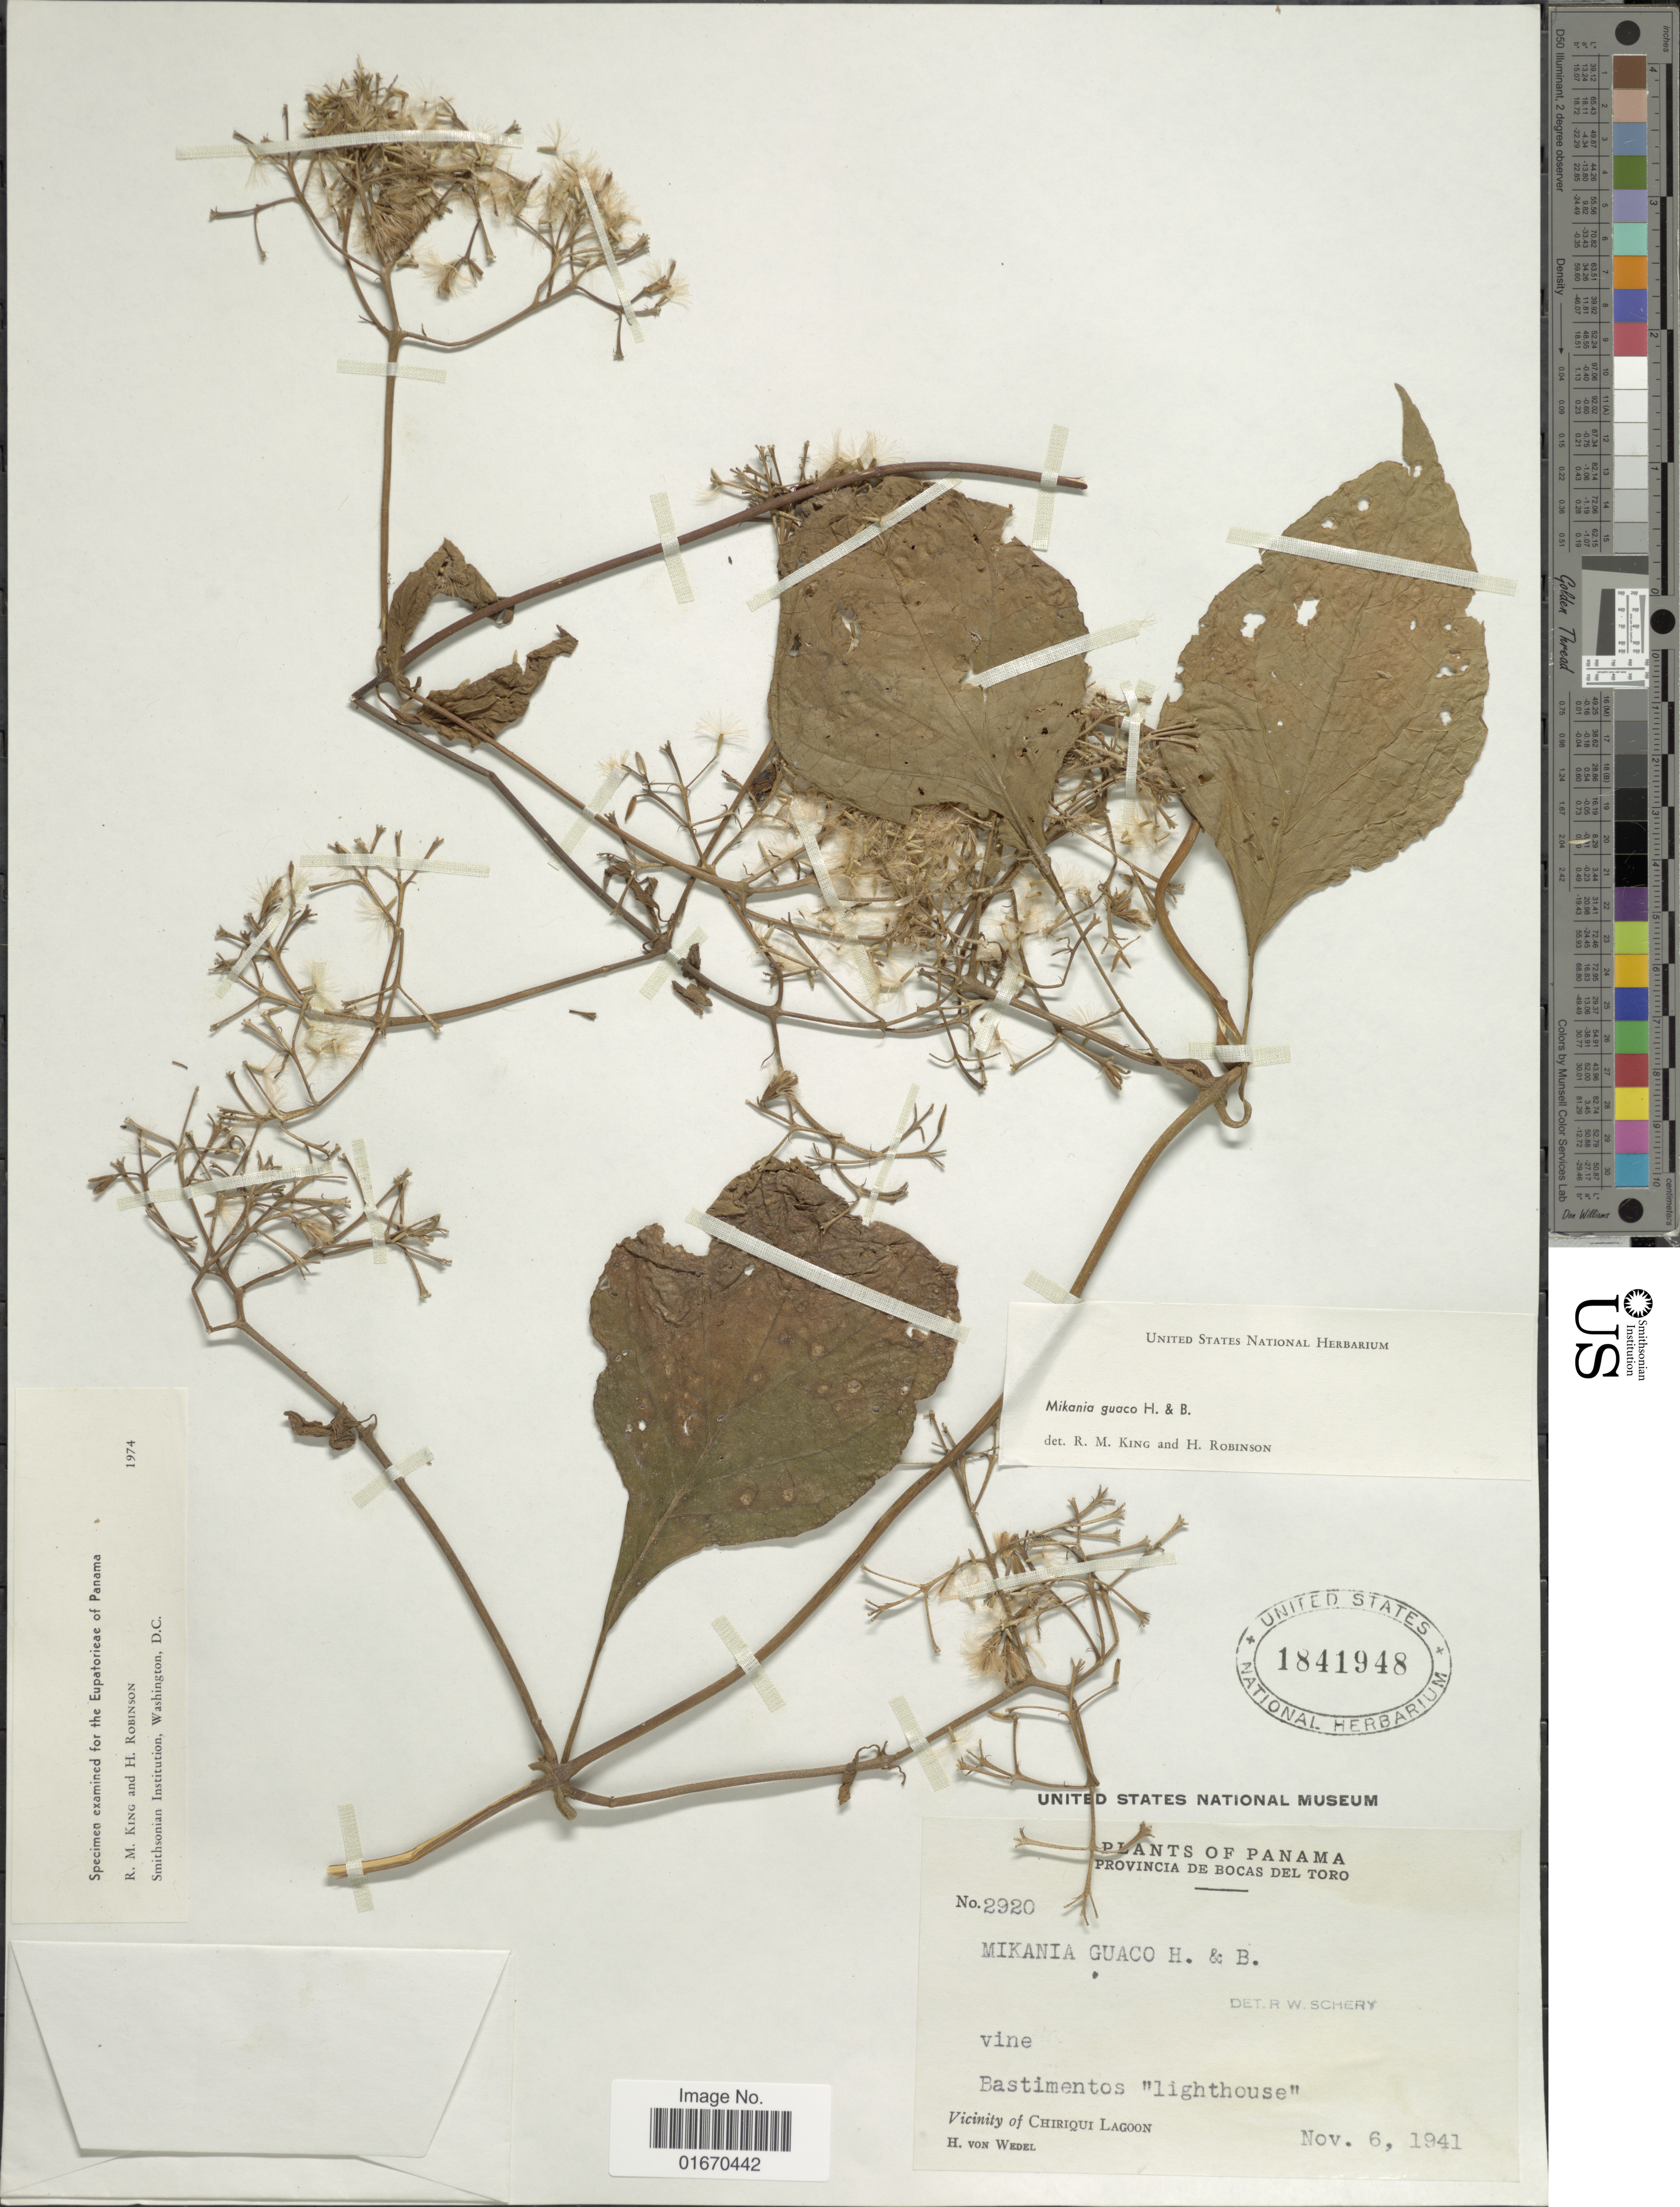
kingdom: Plantae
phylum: Tracheophyta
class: Magnoliopsida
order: Asterales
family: Asteraceae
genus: Mikania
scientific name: Mikania guaco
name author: Humb. & Bonpl.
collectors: H. von Wedel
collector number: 2920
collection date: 1941-11-06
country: Panama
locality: Provincia de Bocas del Toro, Bastimentos Lighthouse, Vicinity of Chiriqui Lagoon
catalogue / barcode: US 1841948